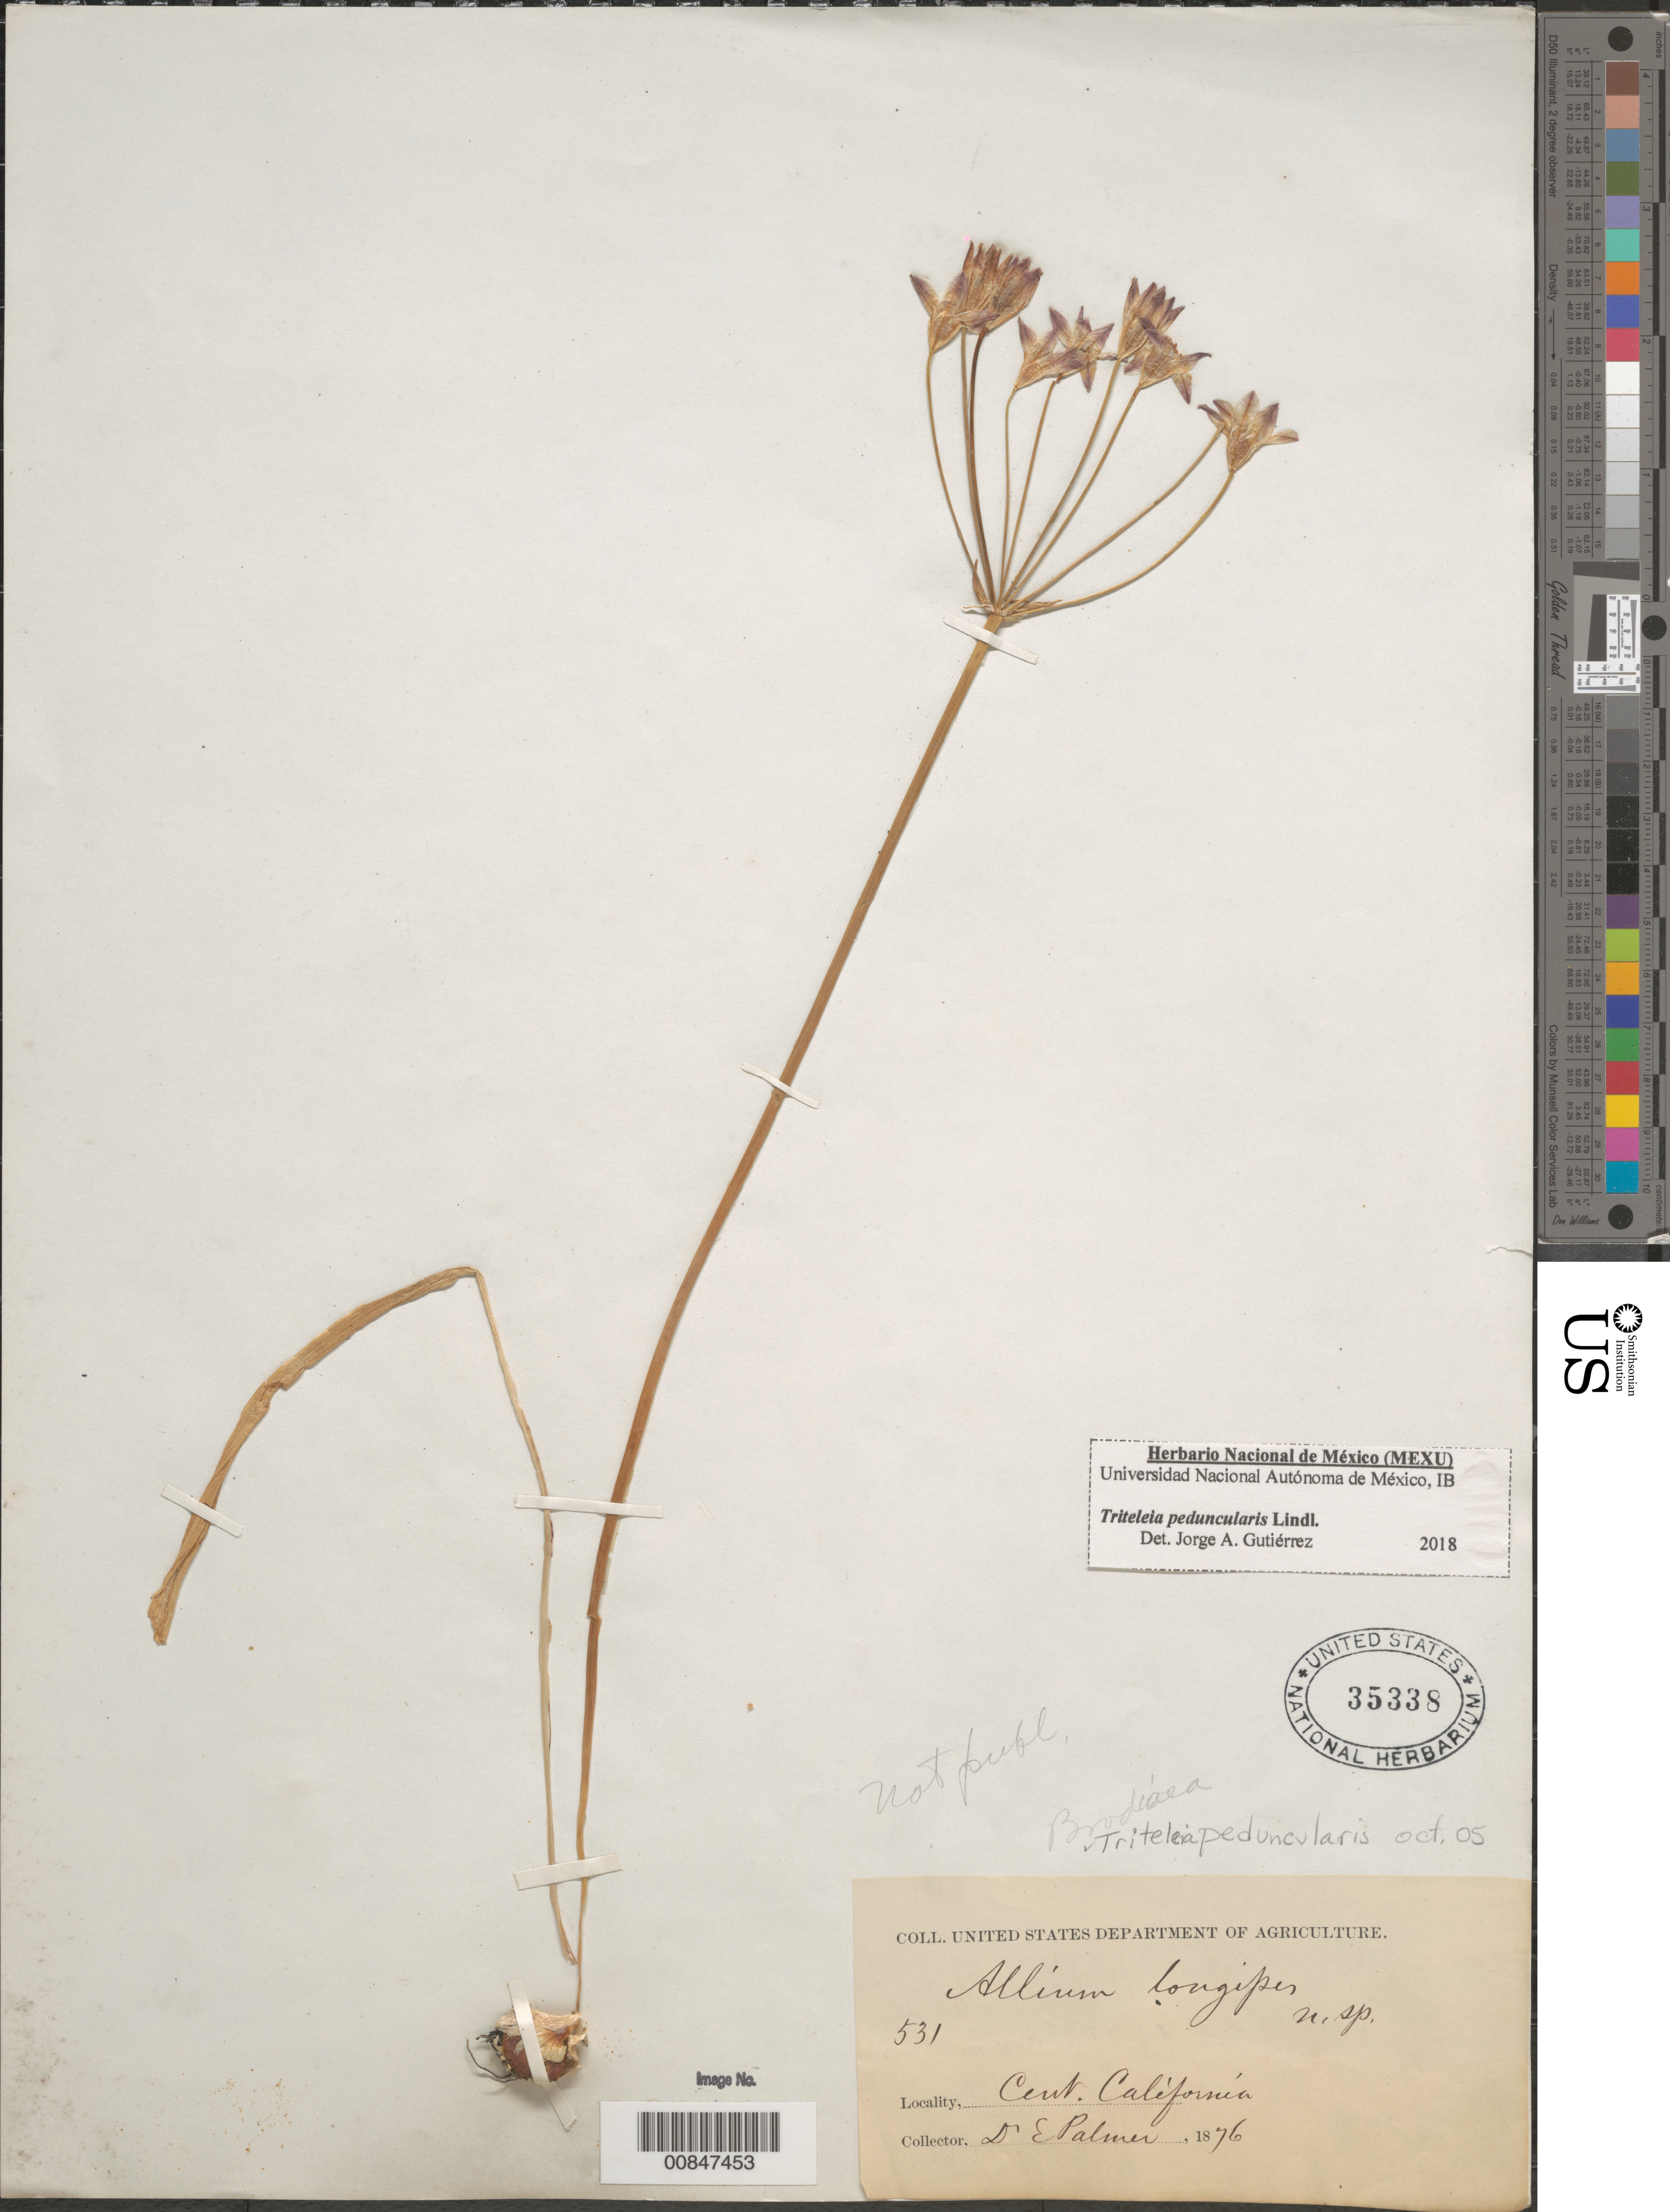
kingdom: Plantae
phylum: Tracheophyta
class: Liliopsida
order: Asparagales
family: Asparagaceae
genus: Triteleia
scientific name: Triteleia peduncularis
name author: Lindl.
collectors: E. Palmer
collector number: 531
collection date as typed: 1876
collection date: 1876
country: United States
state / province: California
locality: Central California.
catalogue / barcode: US 35338